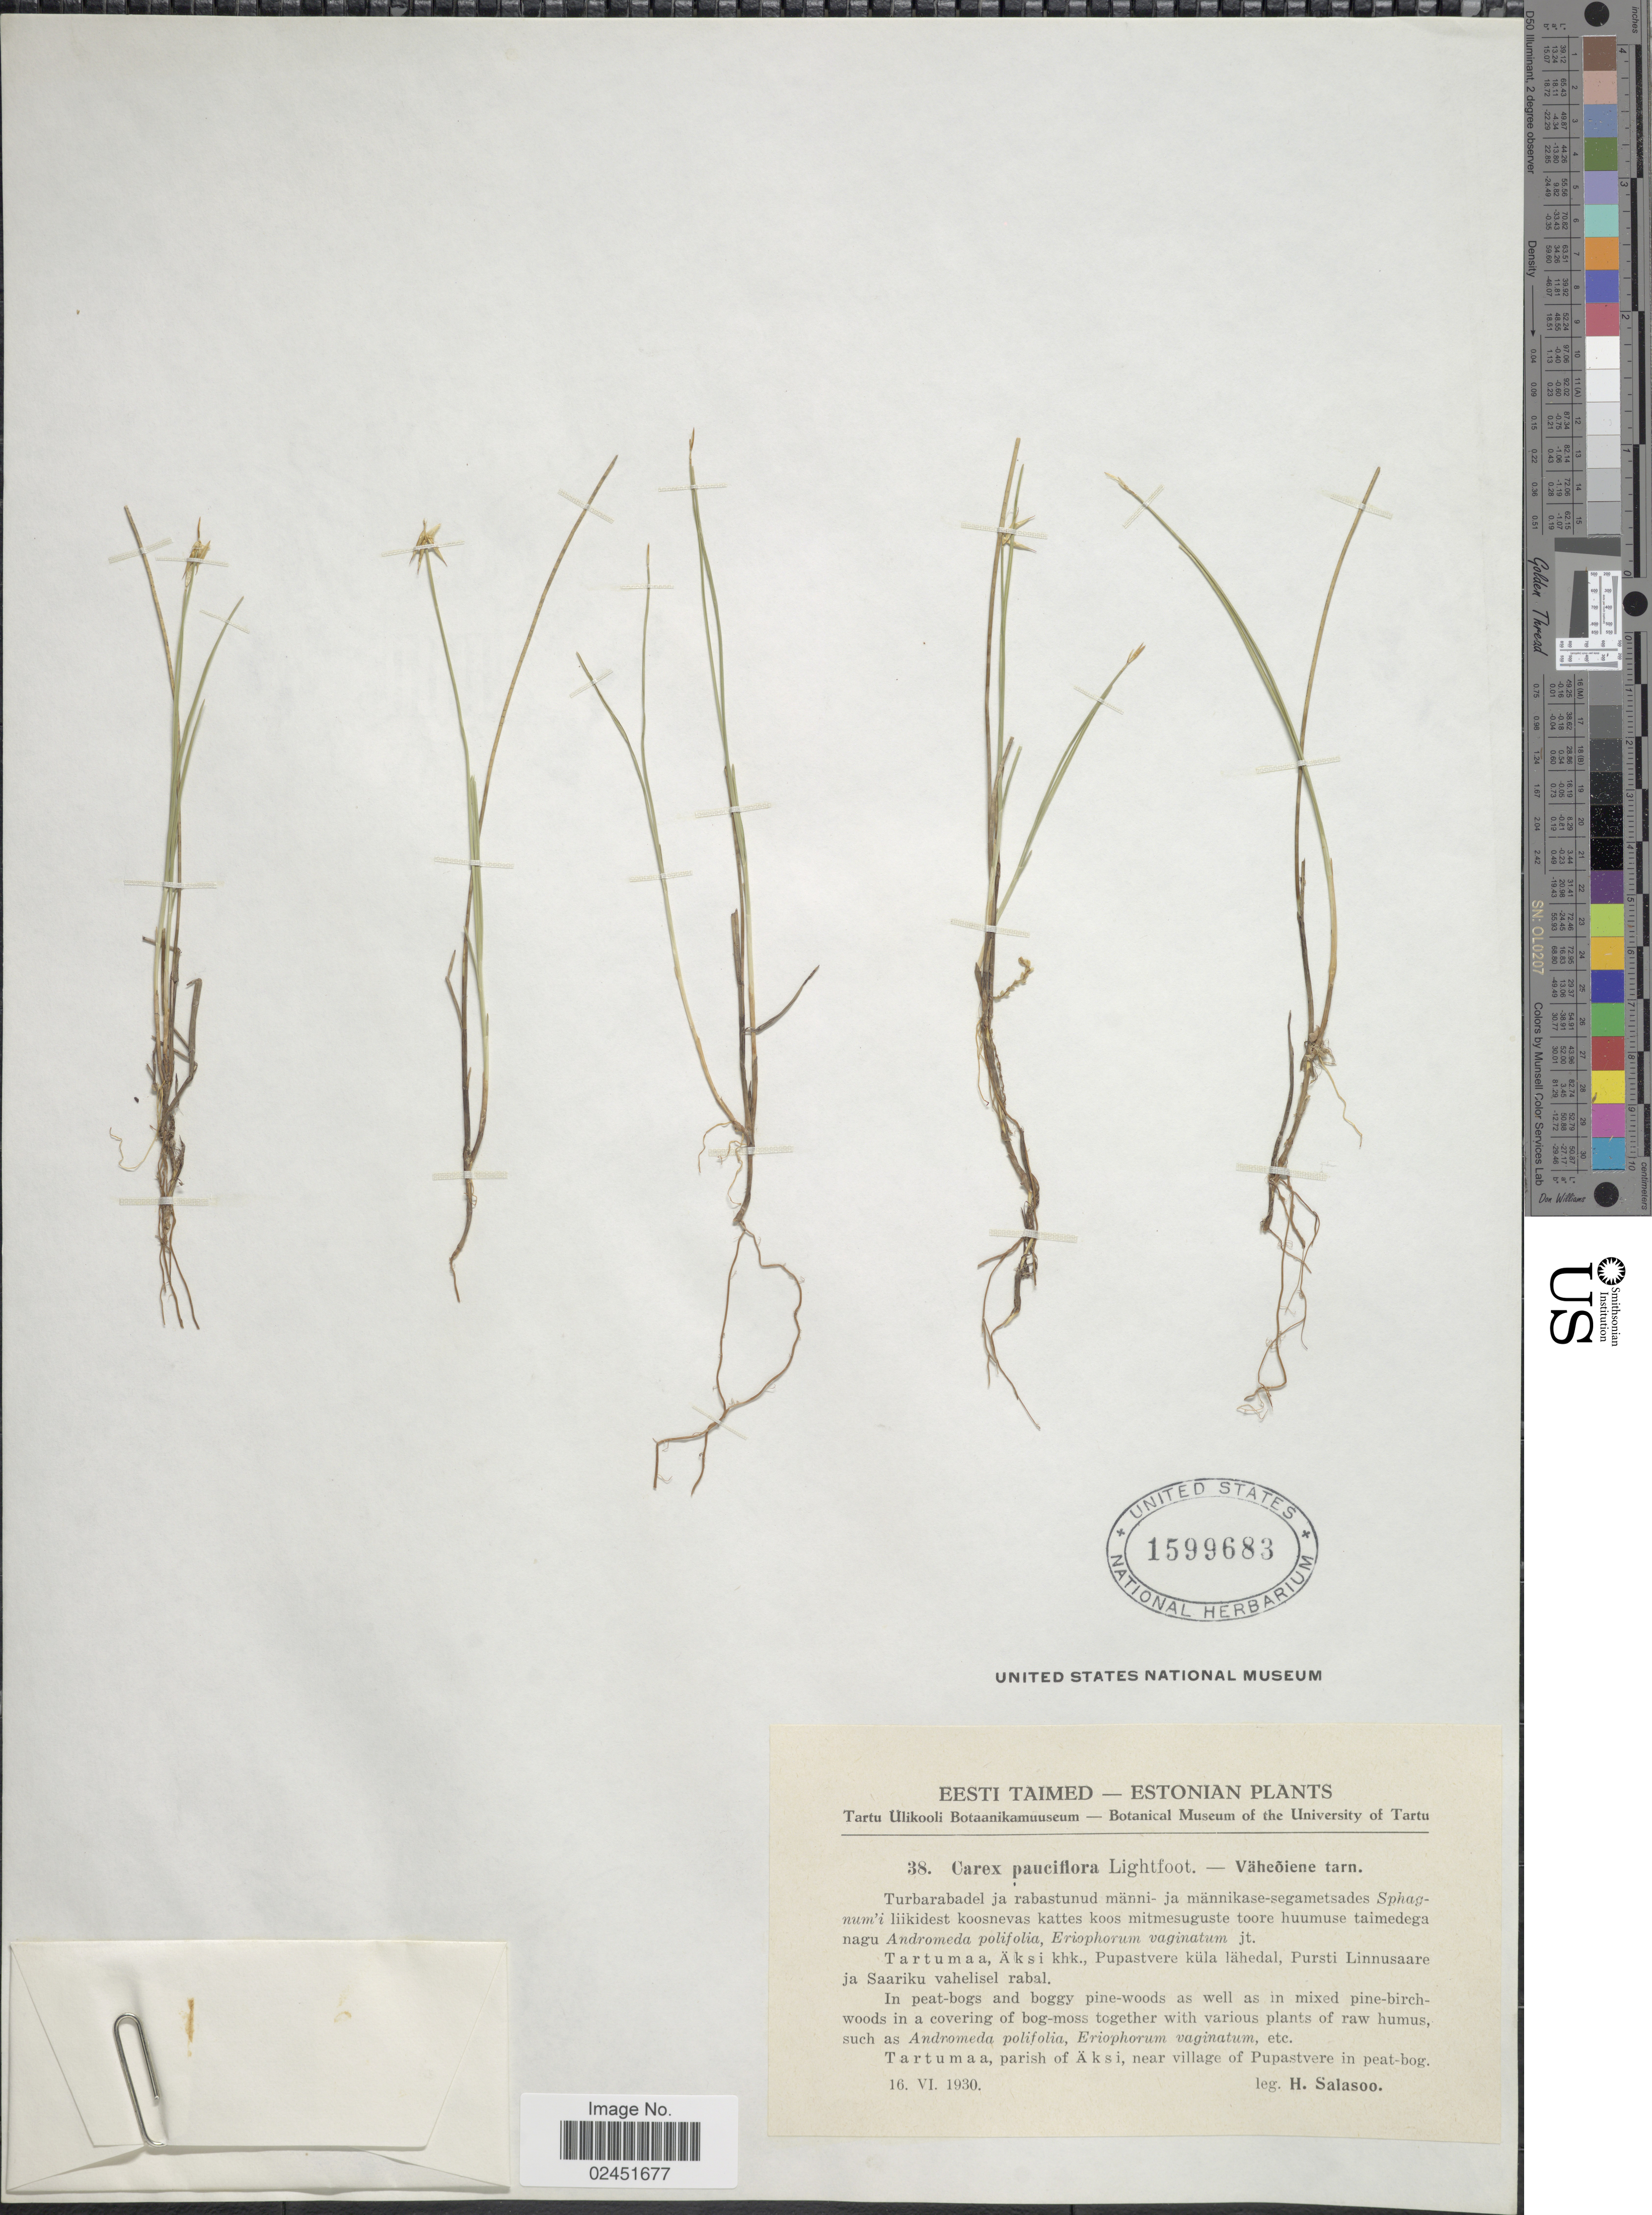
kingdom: Plantae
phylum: Tracheophyta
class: Liliopsida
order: Poales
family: Cyperaceae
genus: Carex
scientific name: Carex pauciflora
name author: Lightf.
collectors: H. Salasoo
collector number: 38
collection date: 1930-06-16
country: Estonia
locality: Tartumaa, Aksi khk., Pupastrvere kula lahedal, Pursti Linnusaare ja Saariku vahelisel rabal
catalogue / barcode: US 1599683